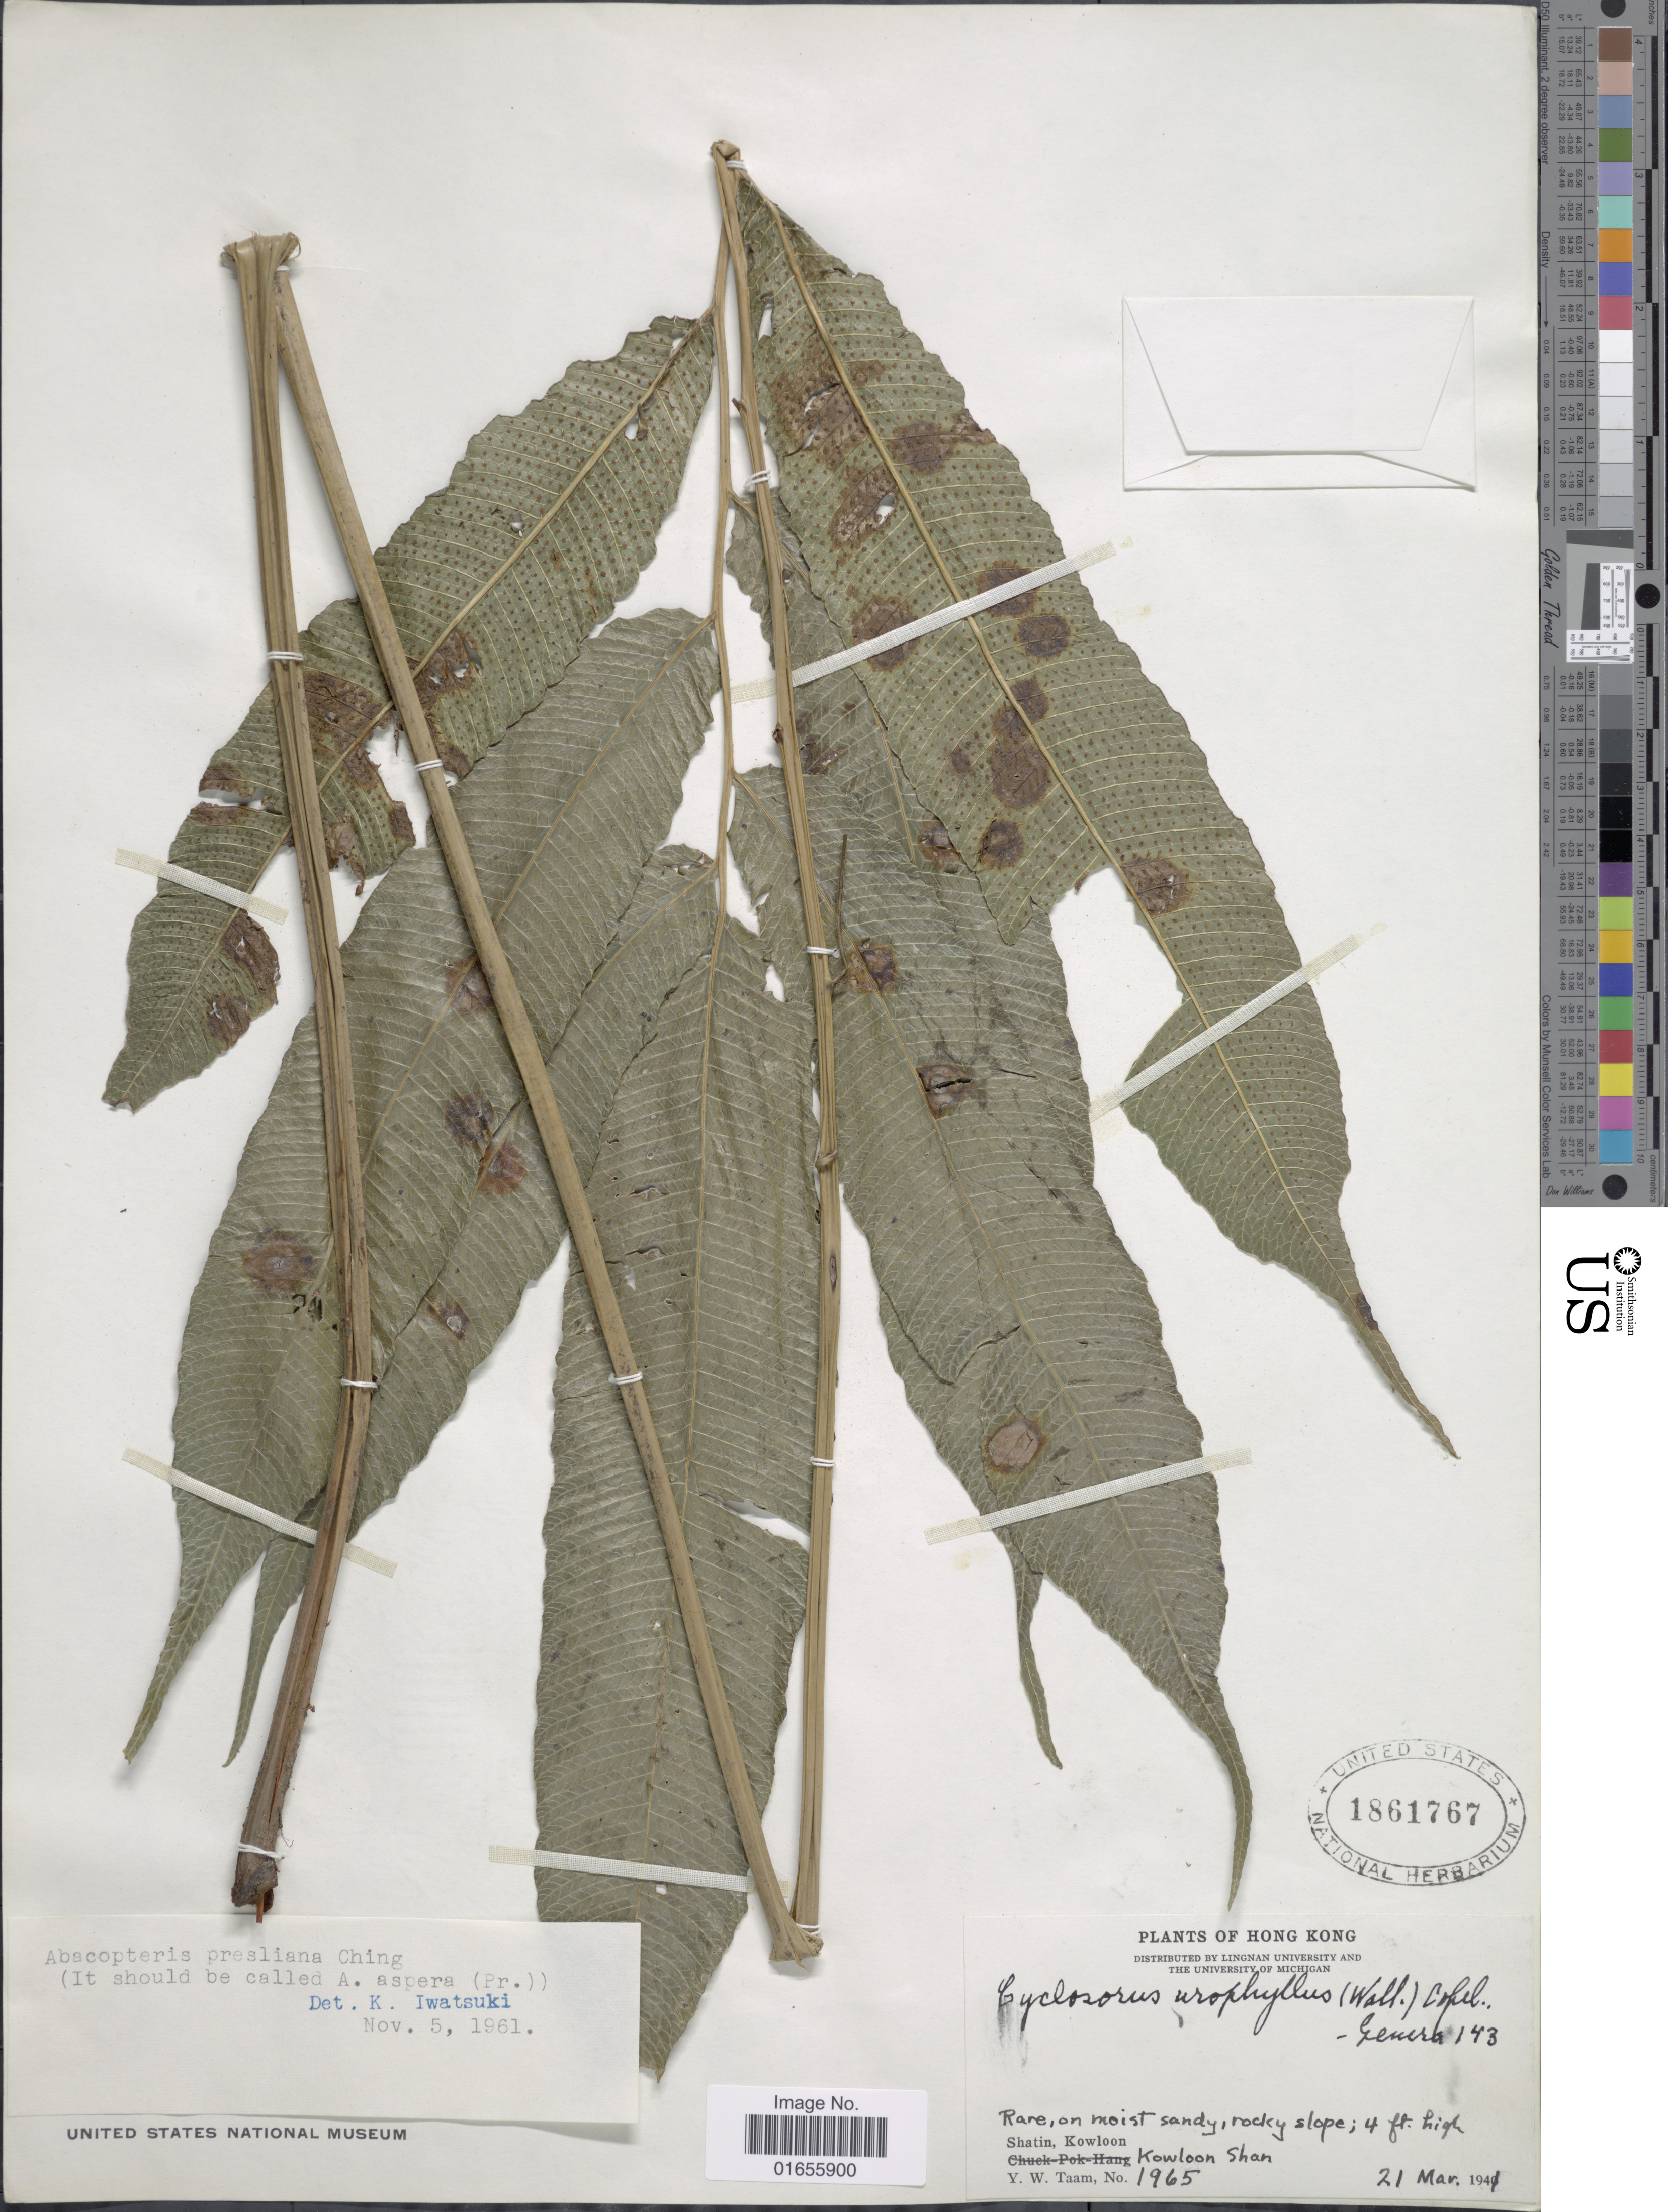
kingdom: Plantae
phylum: Tracheophyta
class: Polypodiopsida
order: Polypodiales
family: Thelypteridaceae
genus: Pronephrium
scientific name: Pronephrium asperum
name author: (C. Presl) Holttum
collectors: Y. W. Taam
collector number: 1965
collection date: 1941-03-21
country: China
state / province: Hong Kong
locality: Shatin, Kowloon, Kowloon Shan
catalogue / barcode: US 1861767